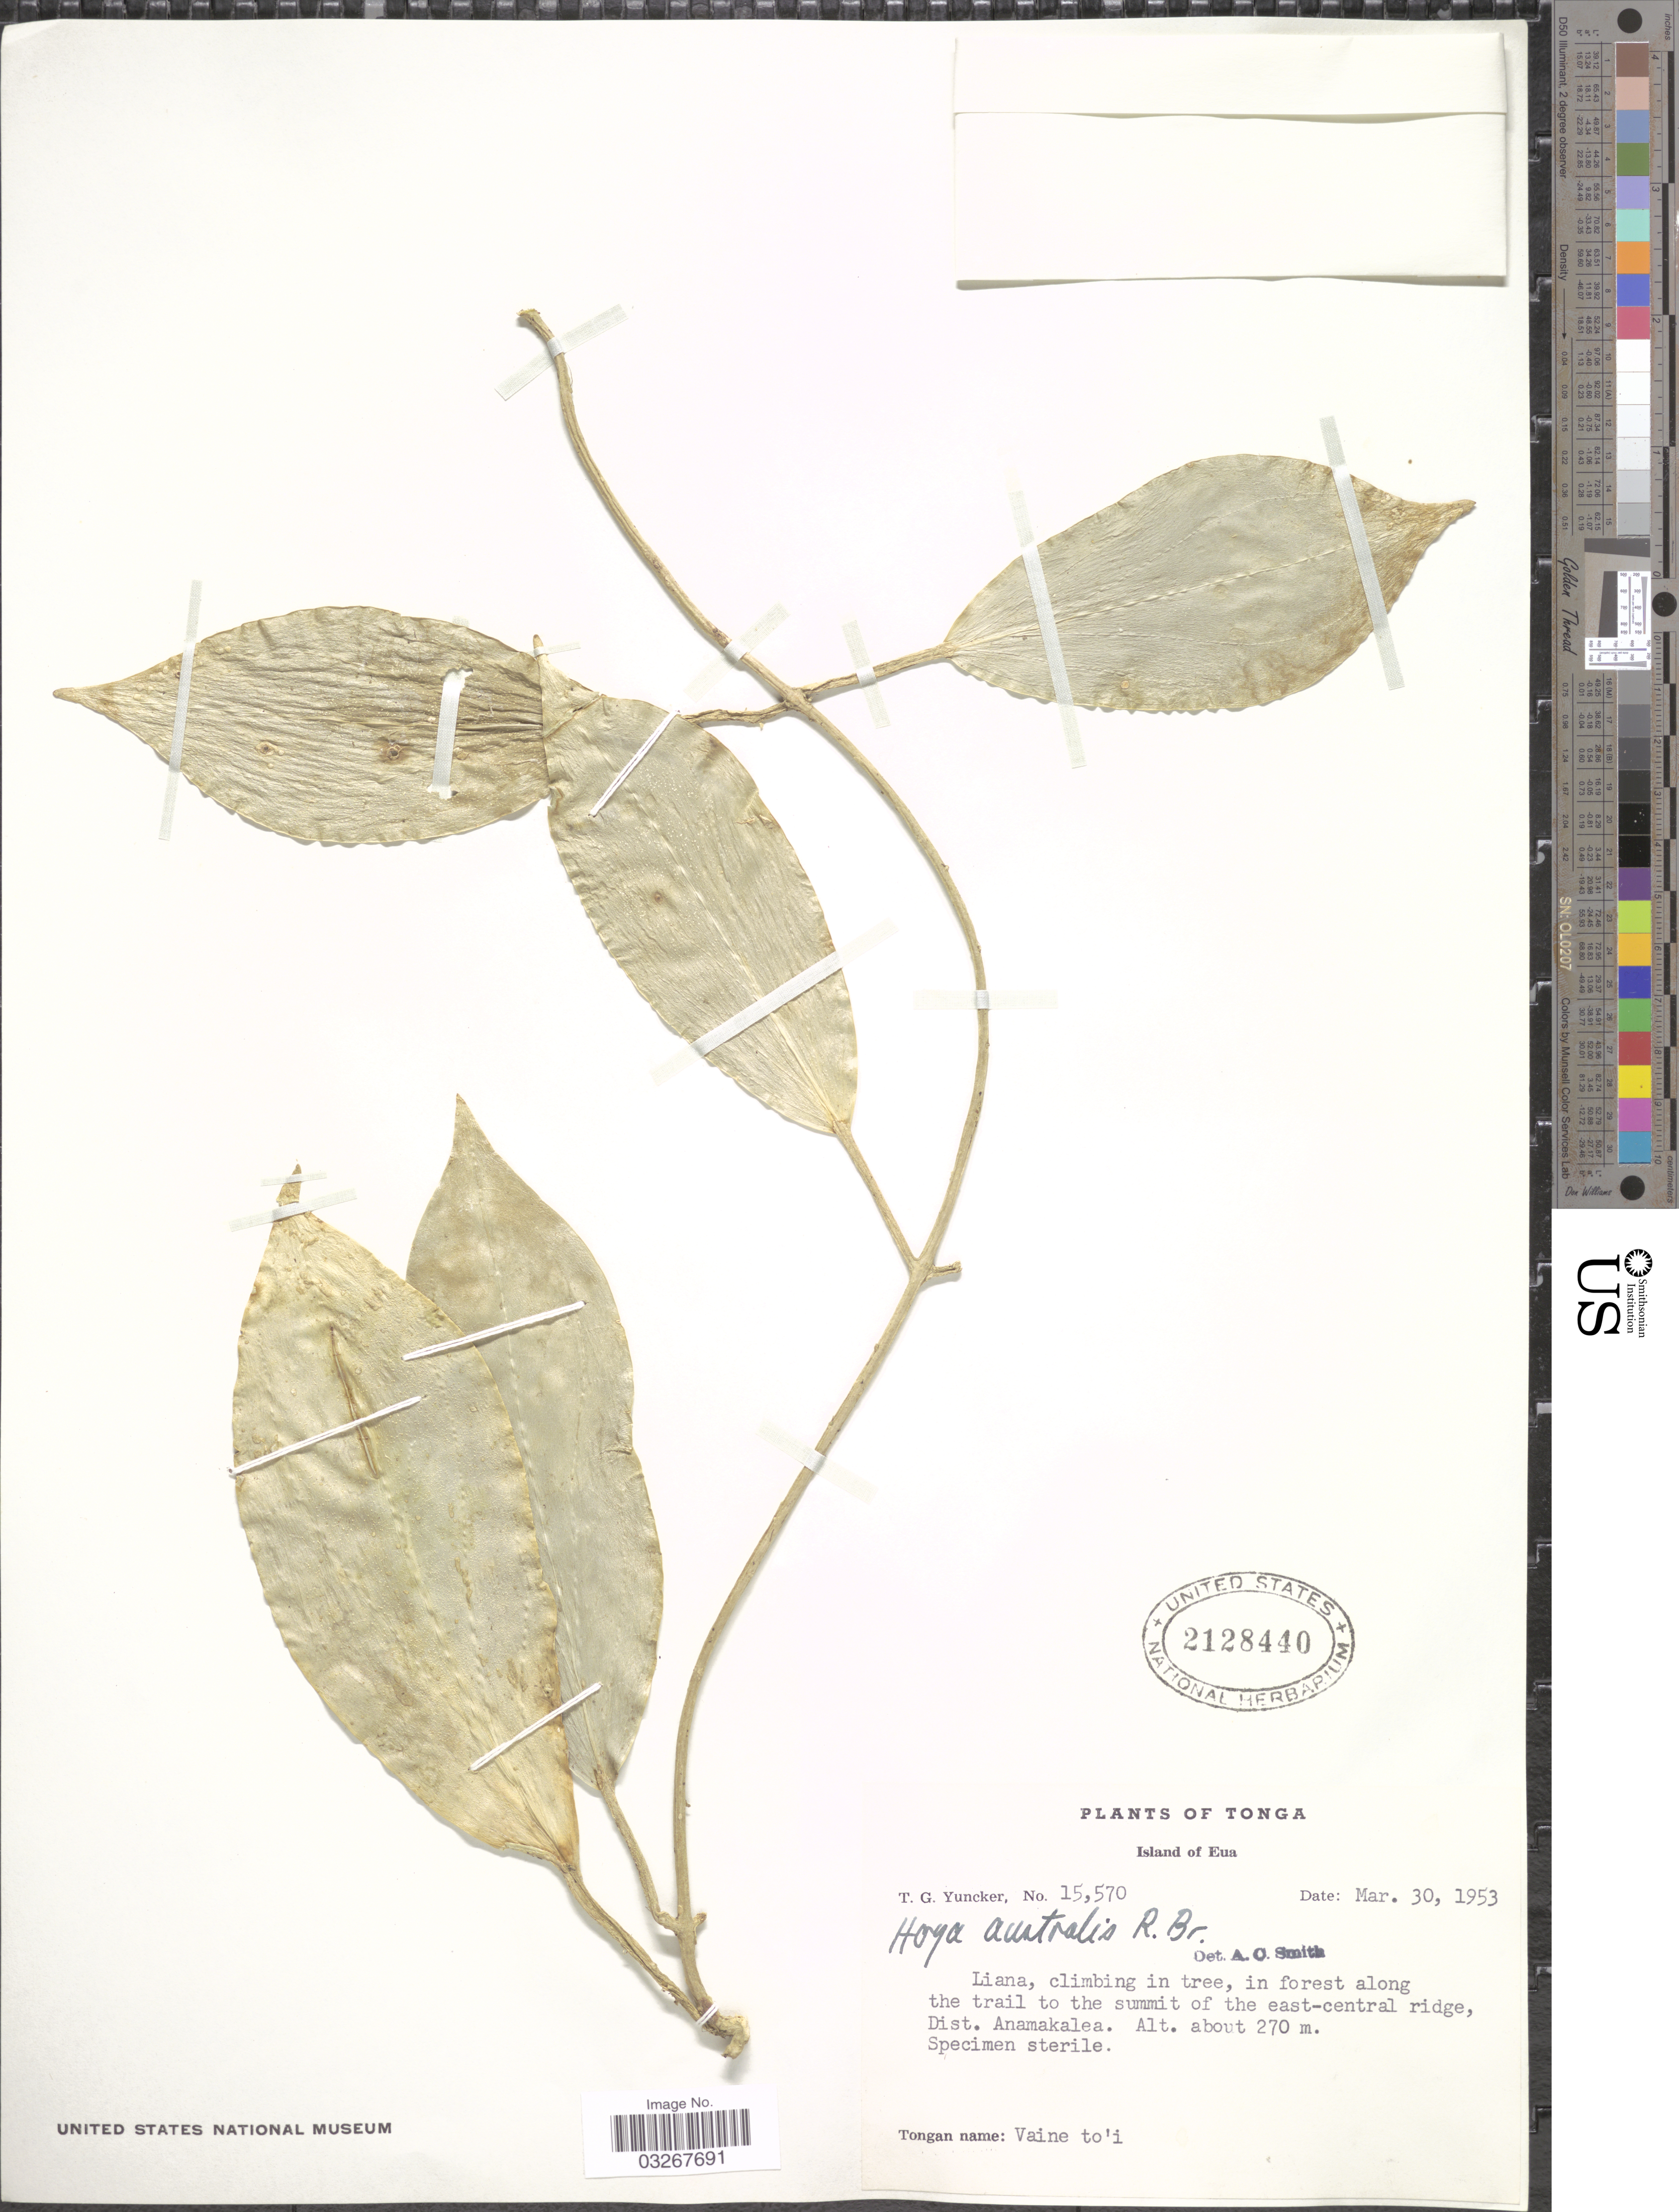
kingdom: Plantae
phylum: Tracheophyta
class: Magnoliopsida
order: Gentianales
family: Apocynaceae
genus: Hoya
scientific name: Hoya australis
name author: R. Br. ex J. Traill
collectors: T. G. Yuncker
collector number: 15570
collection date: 1953-03-30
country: Tonga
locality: Island of Eua, in forest along the trail to the summit of the east-central ridge, Dist. Anamakalea.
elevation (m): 270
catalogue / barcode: US 2128440